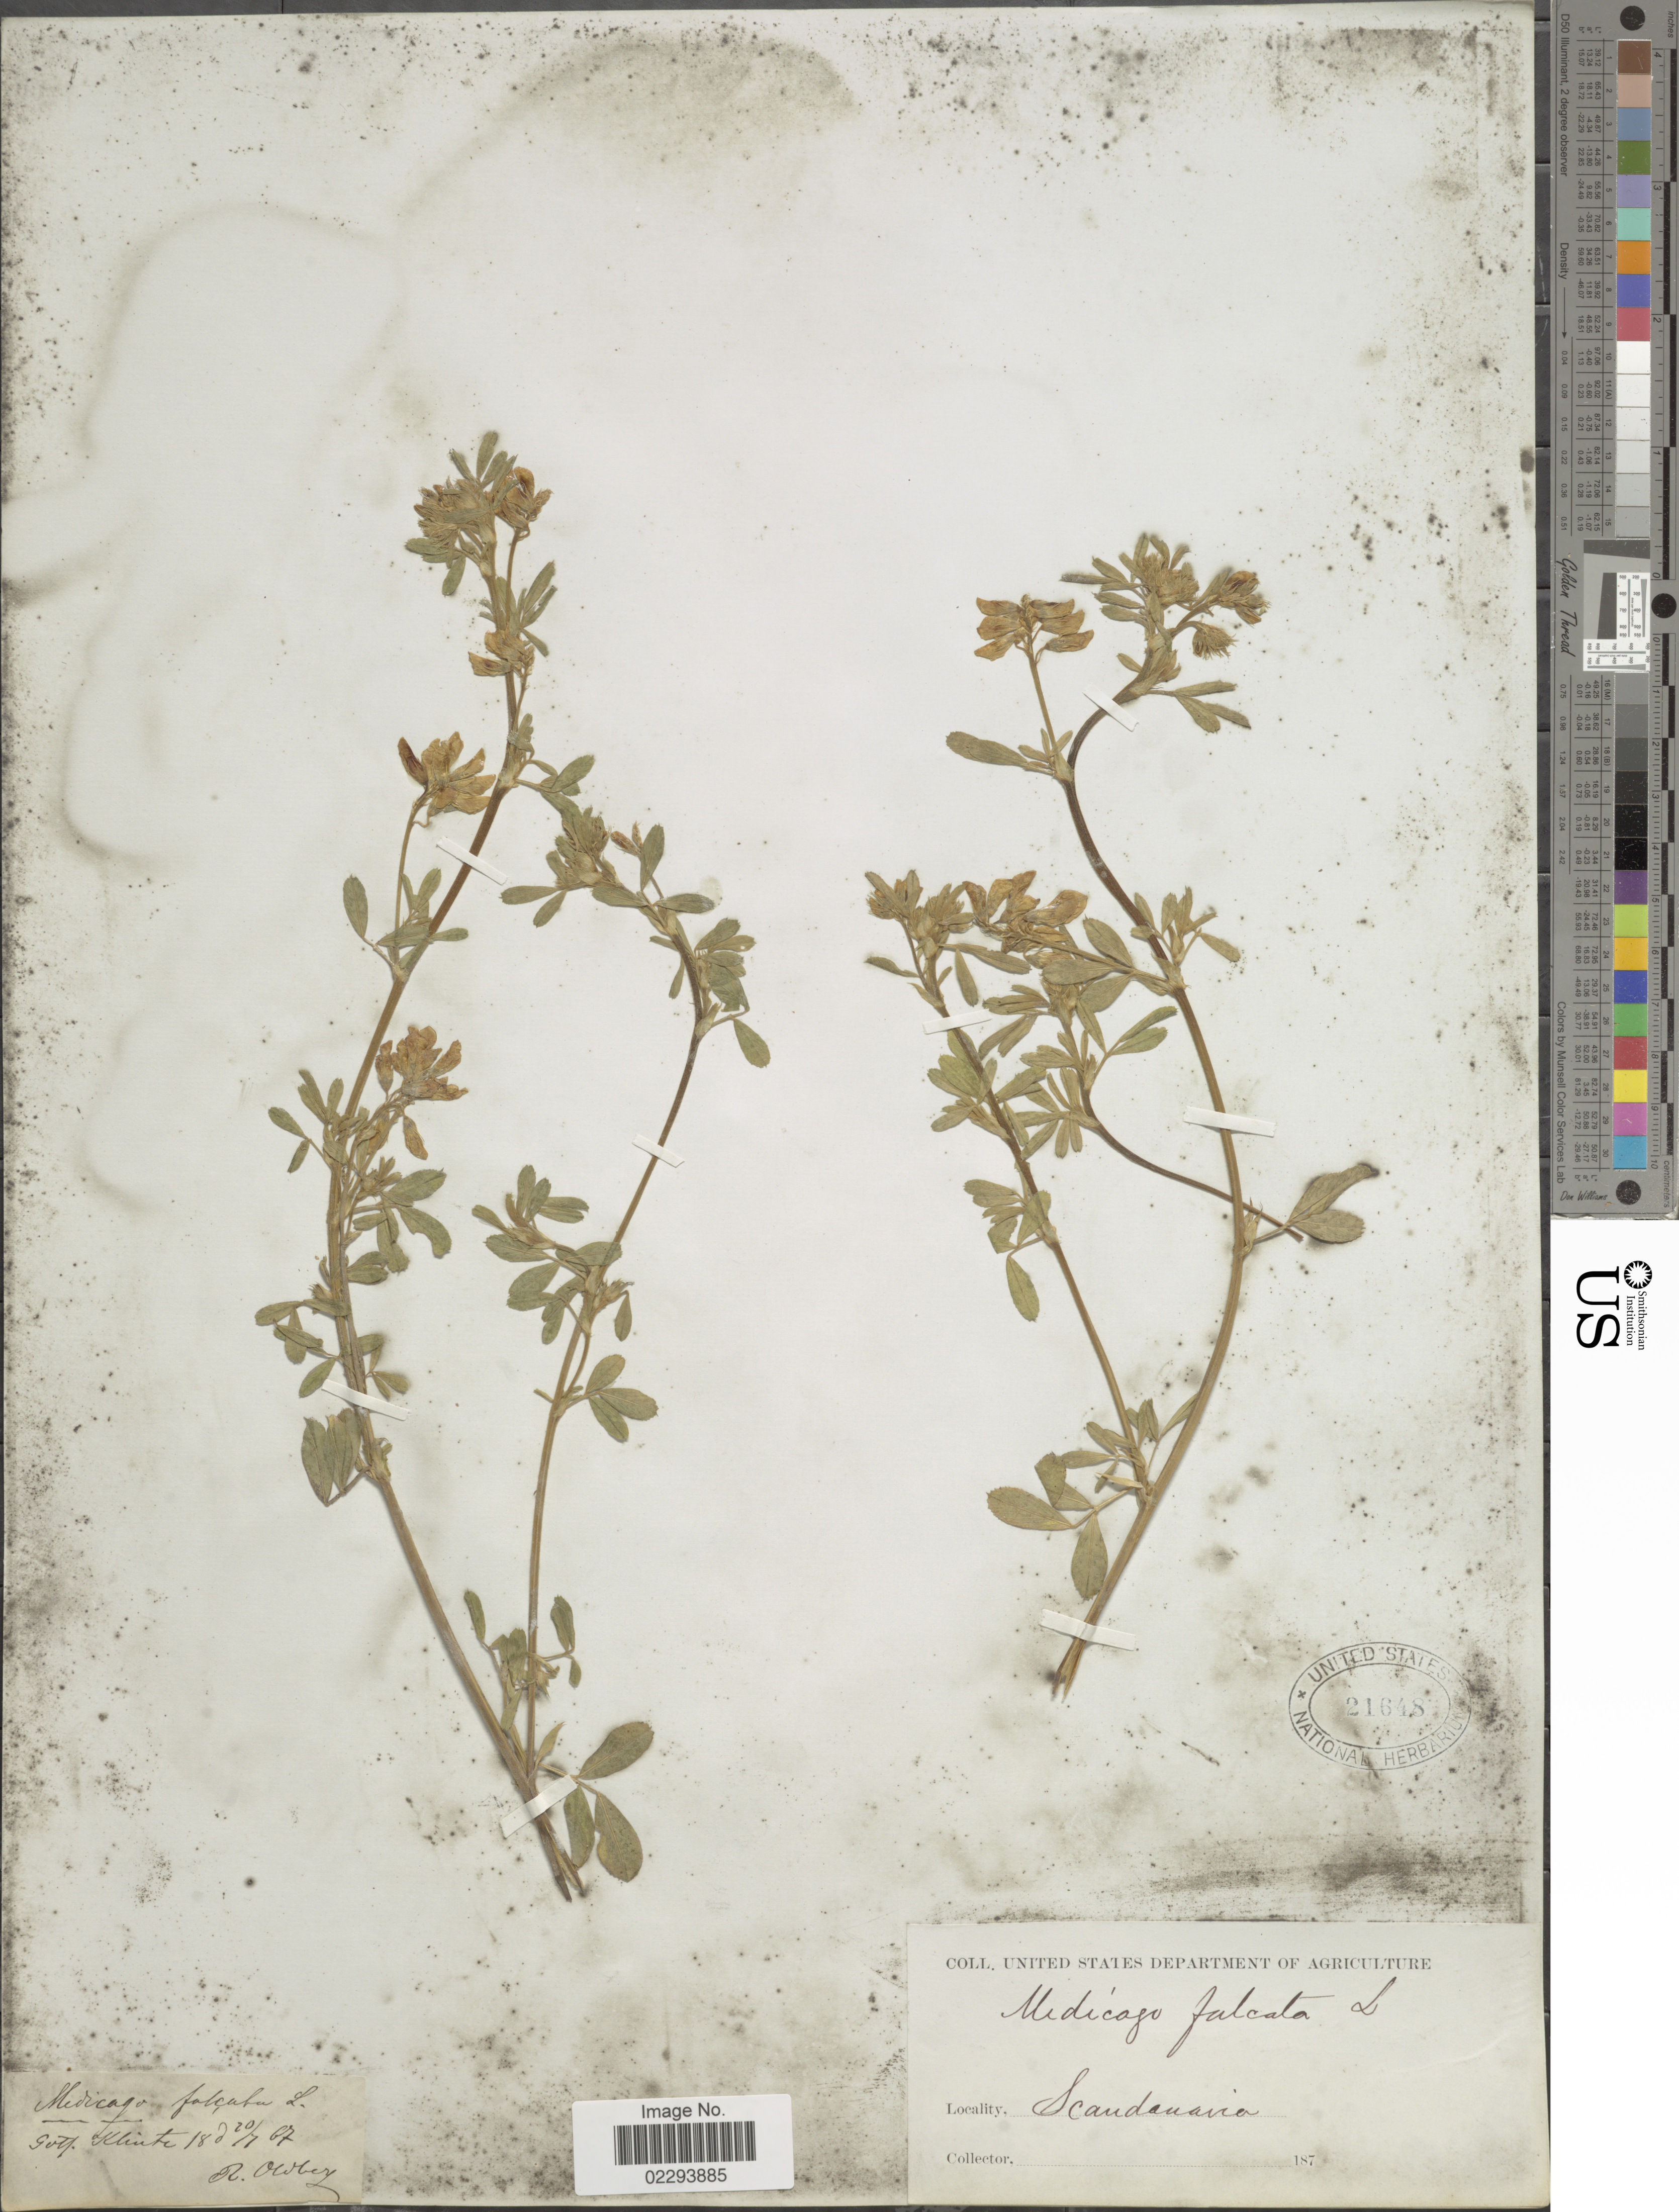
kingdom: Plantae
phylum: Tracheophyta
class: Magnoliopsida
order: Fabales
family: Fabaceae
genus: Medicago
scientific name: Medicago sativa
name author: L.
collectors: R. Oldberg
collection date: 1867-07-20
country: Sweden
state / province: Gotland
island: Gotland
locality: Gotl. Klinte. Scandinavia.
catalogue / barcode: US 21648